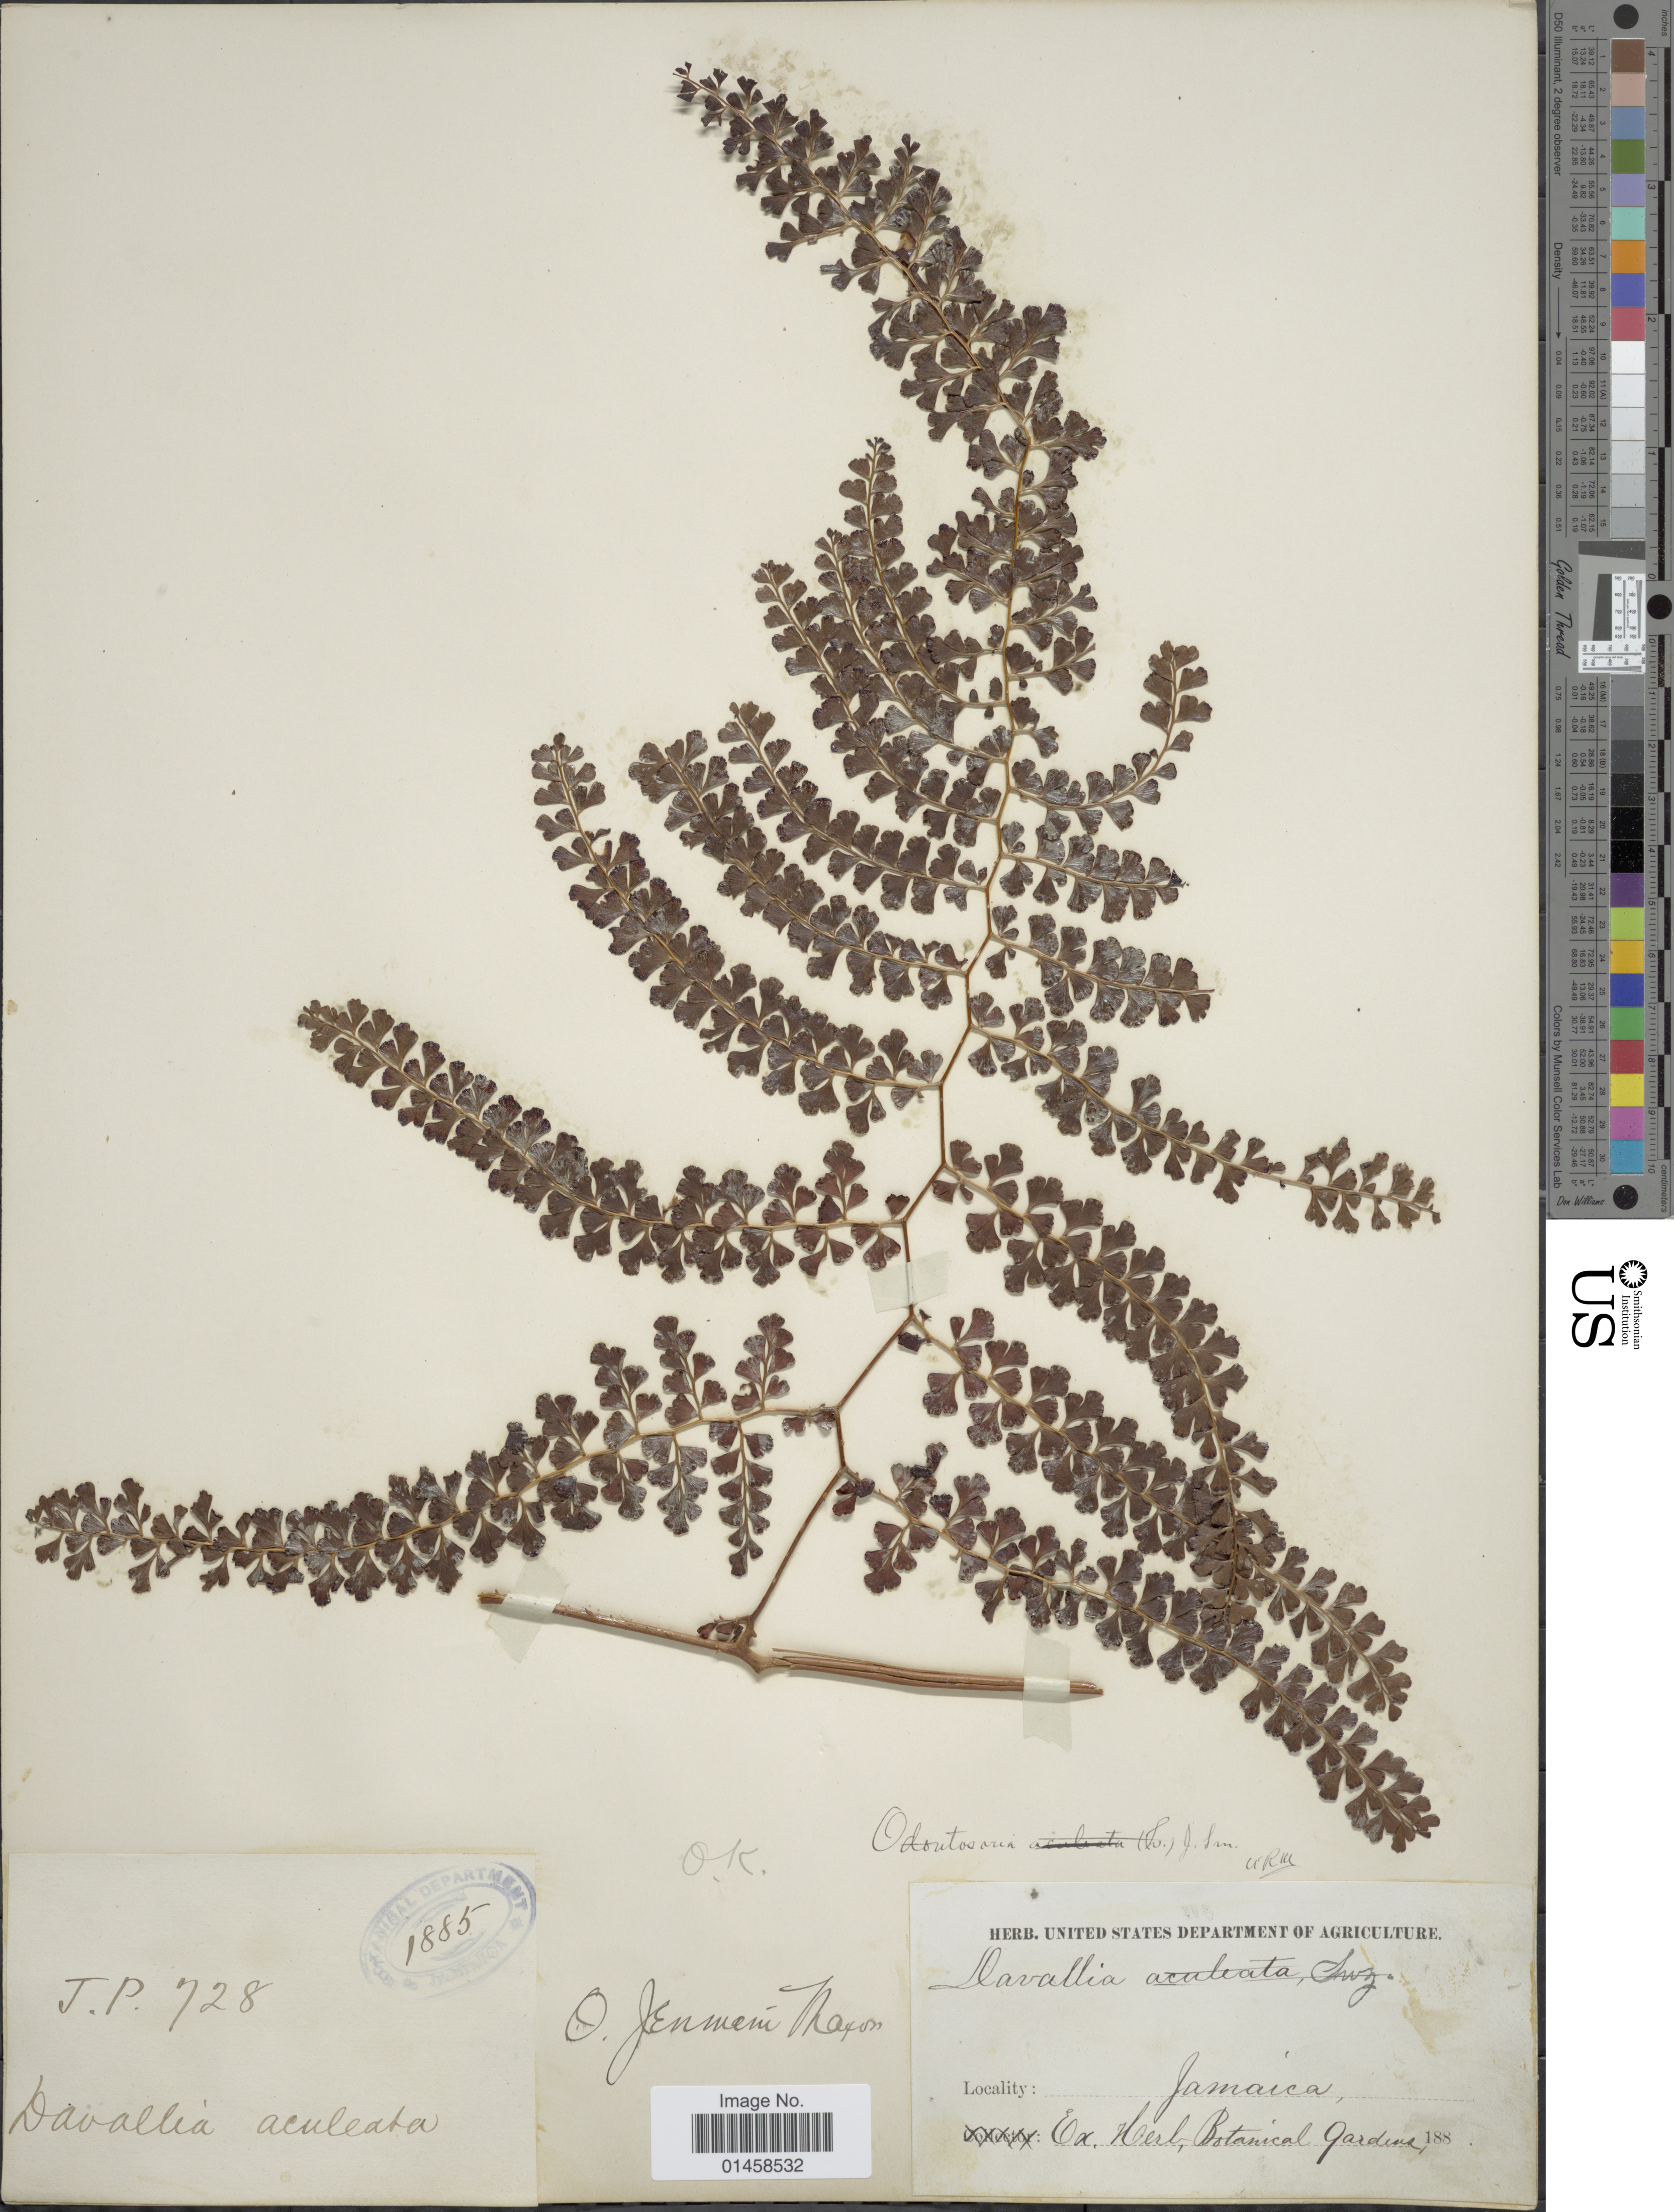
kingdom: Plantae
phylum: Tracheophyta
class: Polypodiopsida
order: Polypodiales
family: Lindsaeaceae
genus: Odontosoria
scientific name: Odontosoria jenmanii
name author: Maxon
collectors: J. P.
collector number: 728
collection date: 1885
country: Jamaica